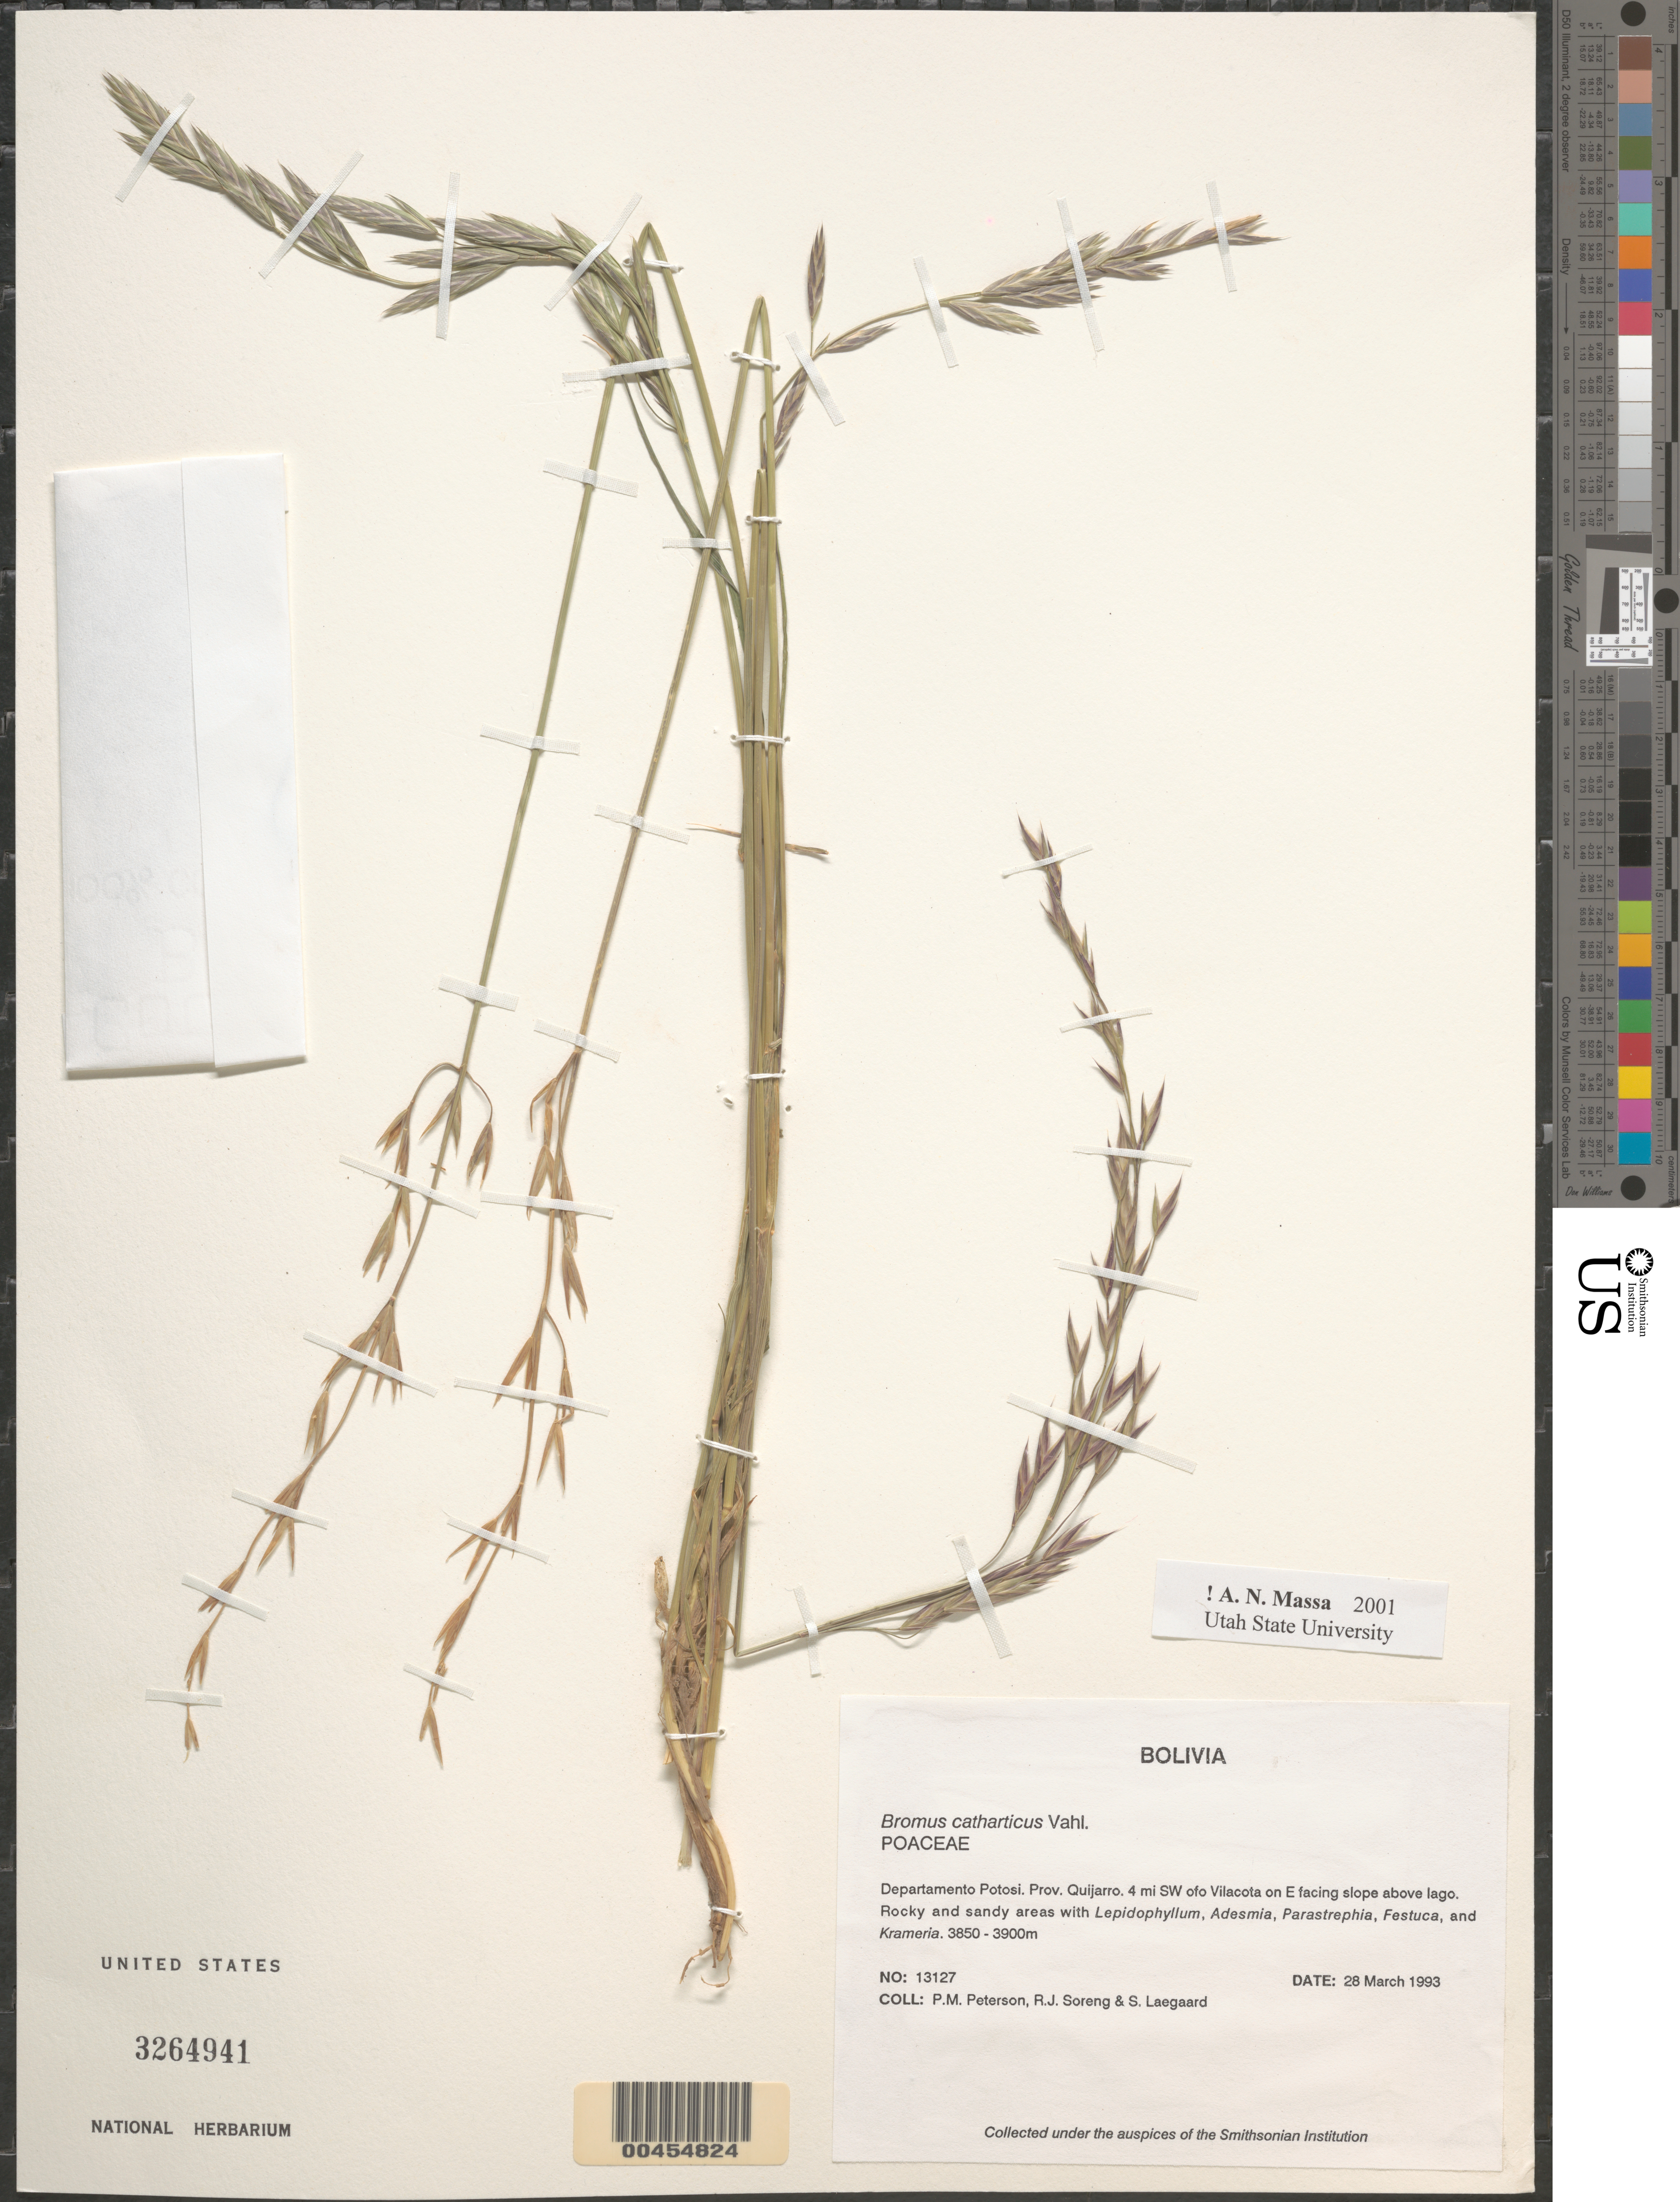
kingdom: Plantae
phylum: Tracheophyta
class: Magnoliopsida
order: Laurales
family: Lauraceae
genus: Endiandra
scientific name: Endiandra latifolia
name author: Kosterm.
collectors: P. M. Peterson, R. J. Soreng & S. Lægaard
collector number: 13127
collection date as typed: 28 Mar 1993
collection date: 1993-03-28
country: Bolivia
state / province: Potosí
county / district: Quijarro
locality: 4 mi SW of Villa Alota on E facing slope above lago.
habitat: Rocky and sandy areas with Lepidophyllum, Adesmia, Parastrephia, Festuca, and Krameria.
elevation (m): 3850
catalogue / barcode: US 3264941